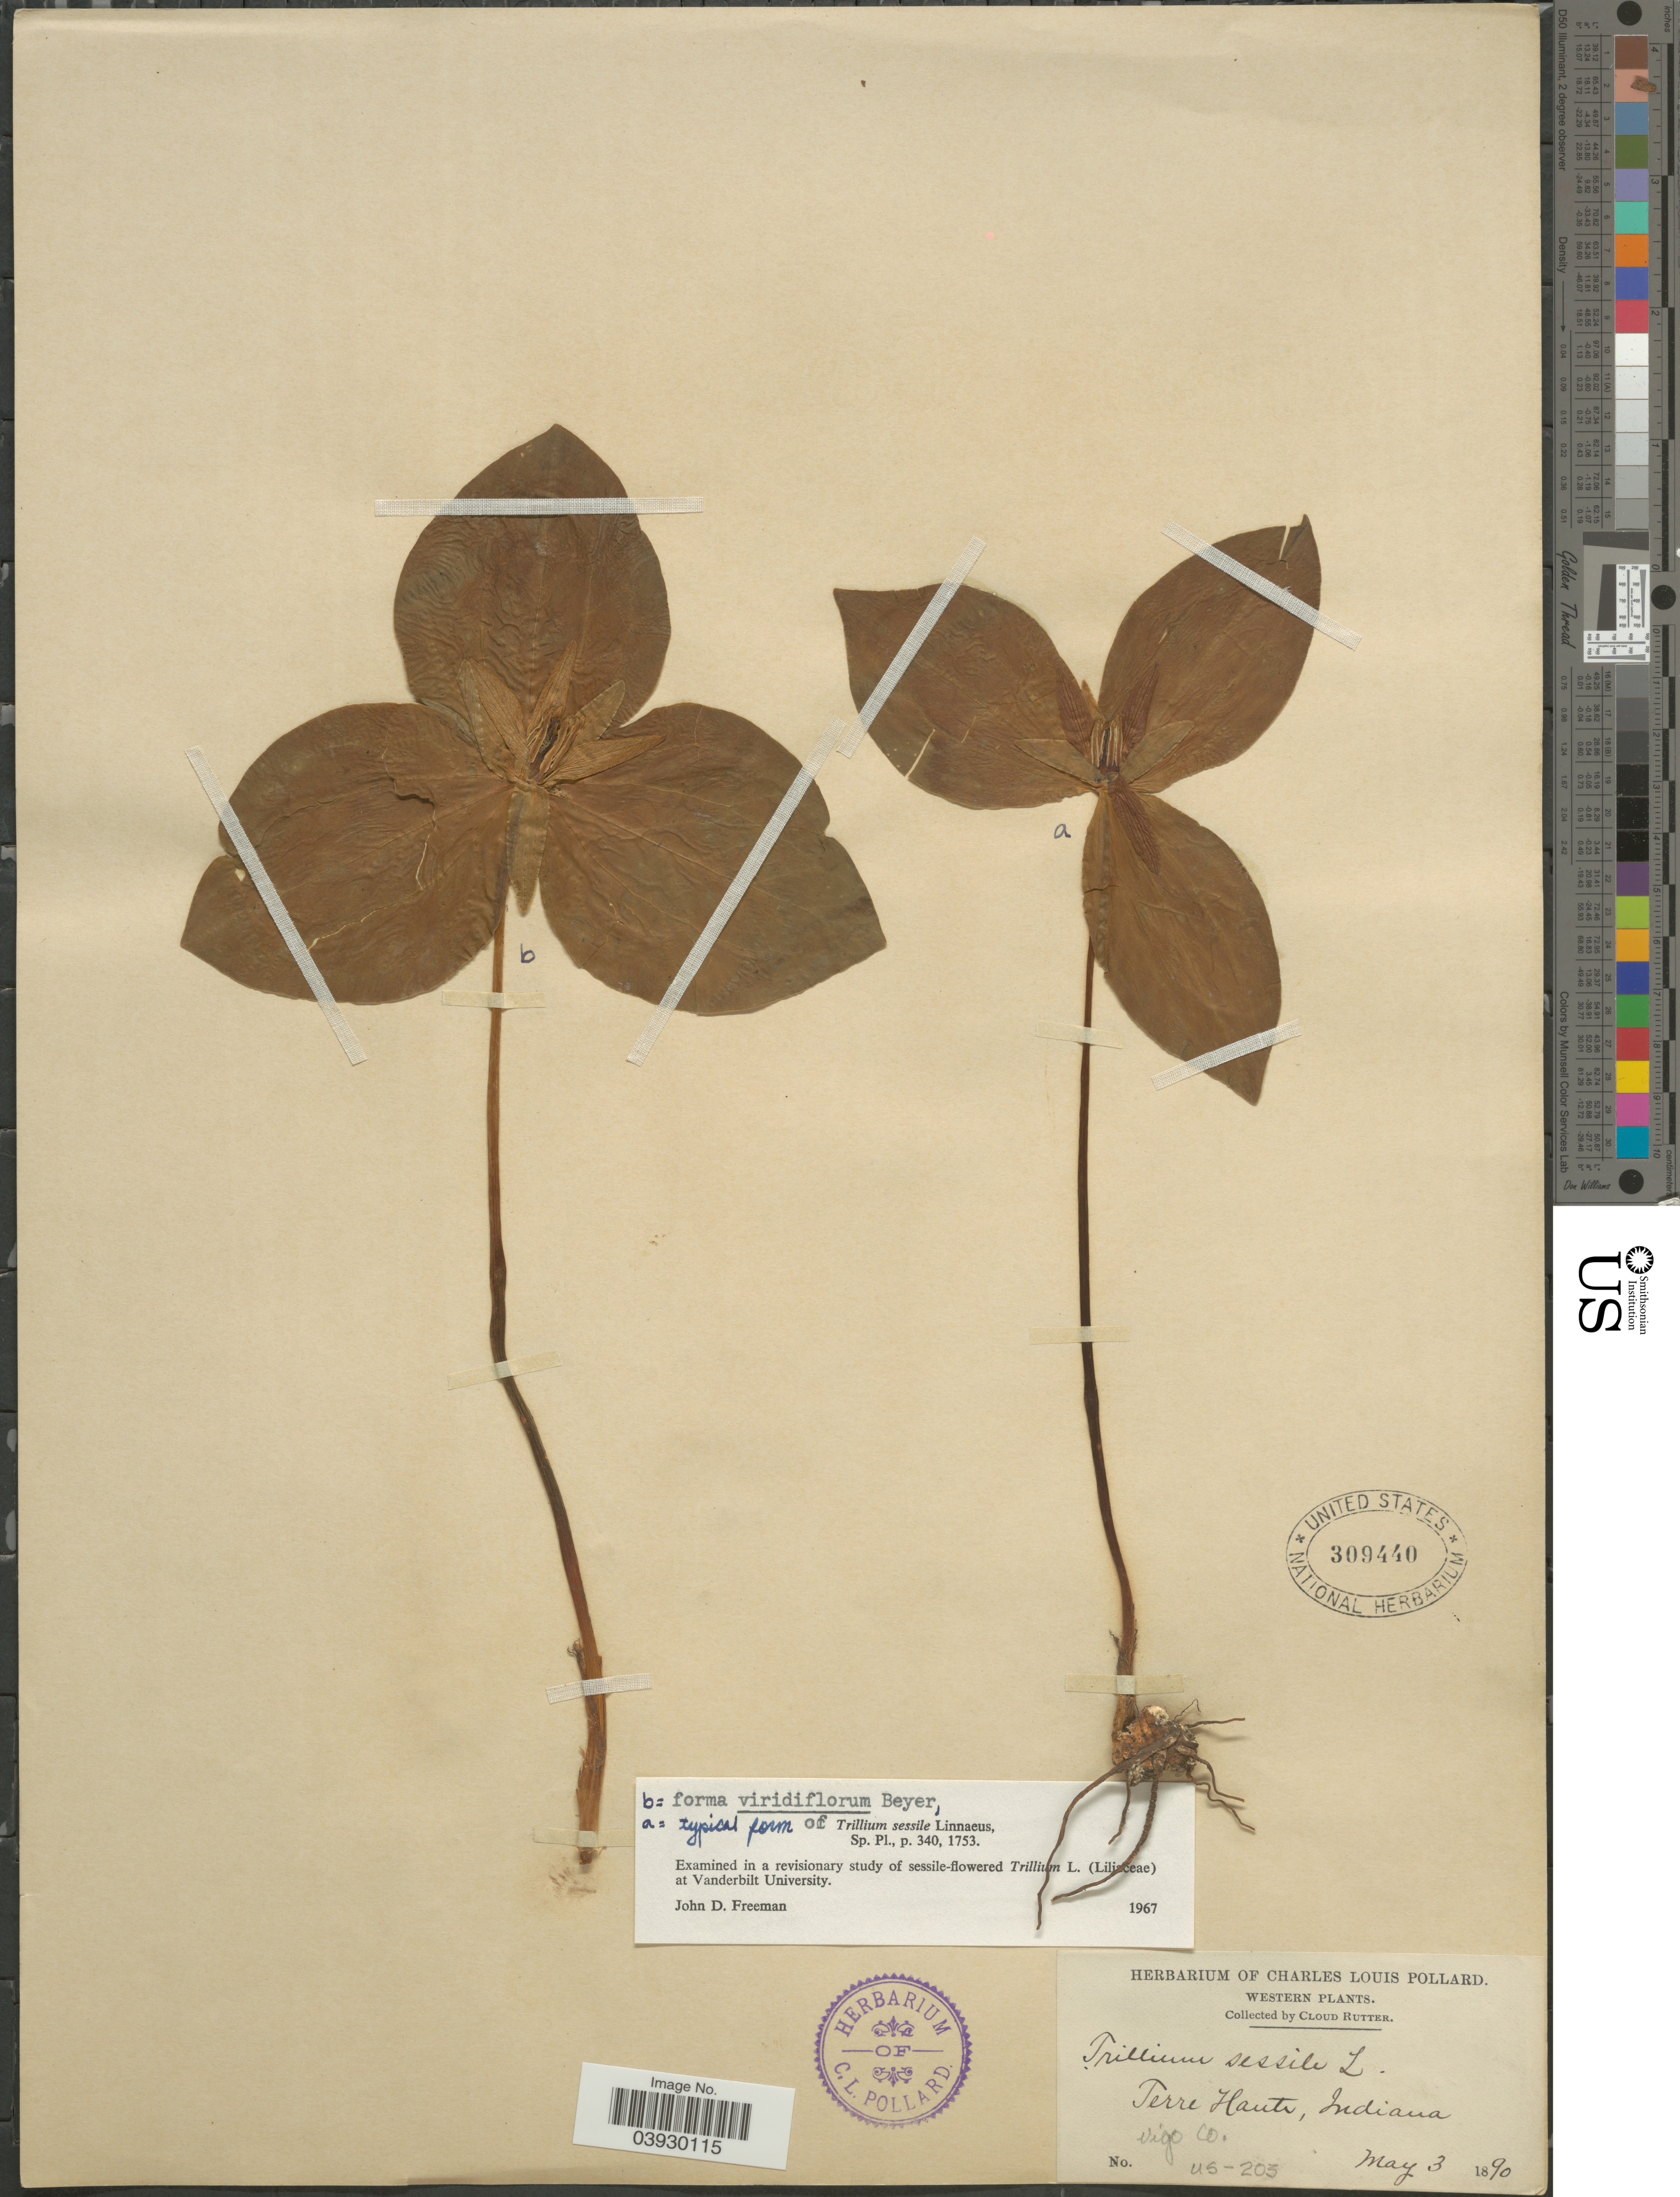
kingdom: Plantae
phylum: Tracheophyta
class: Liliopsida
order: Liliales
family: Melanthiaceae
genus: Trillium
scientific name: Trillium sessile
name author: L.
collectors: C. Rutter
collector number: US-203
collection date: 1890-05-03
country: United States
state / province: Indiana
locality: Western. Terre Haute. Vigo Co.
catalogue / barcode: US 309440